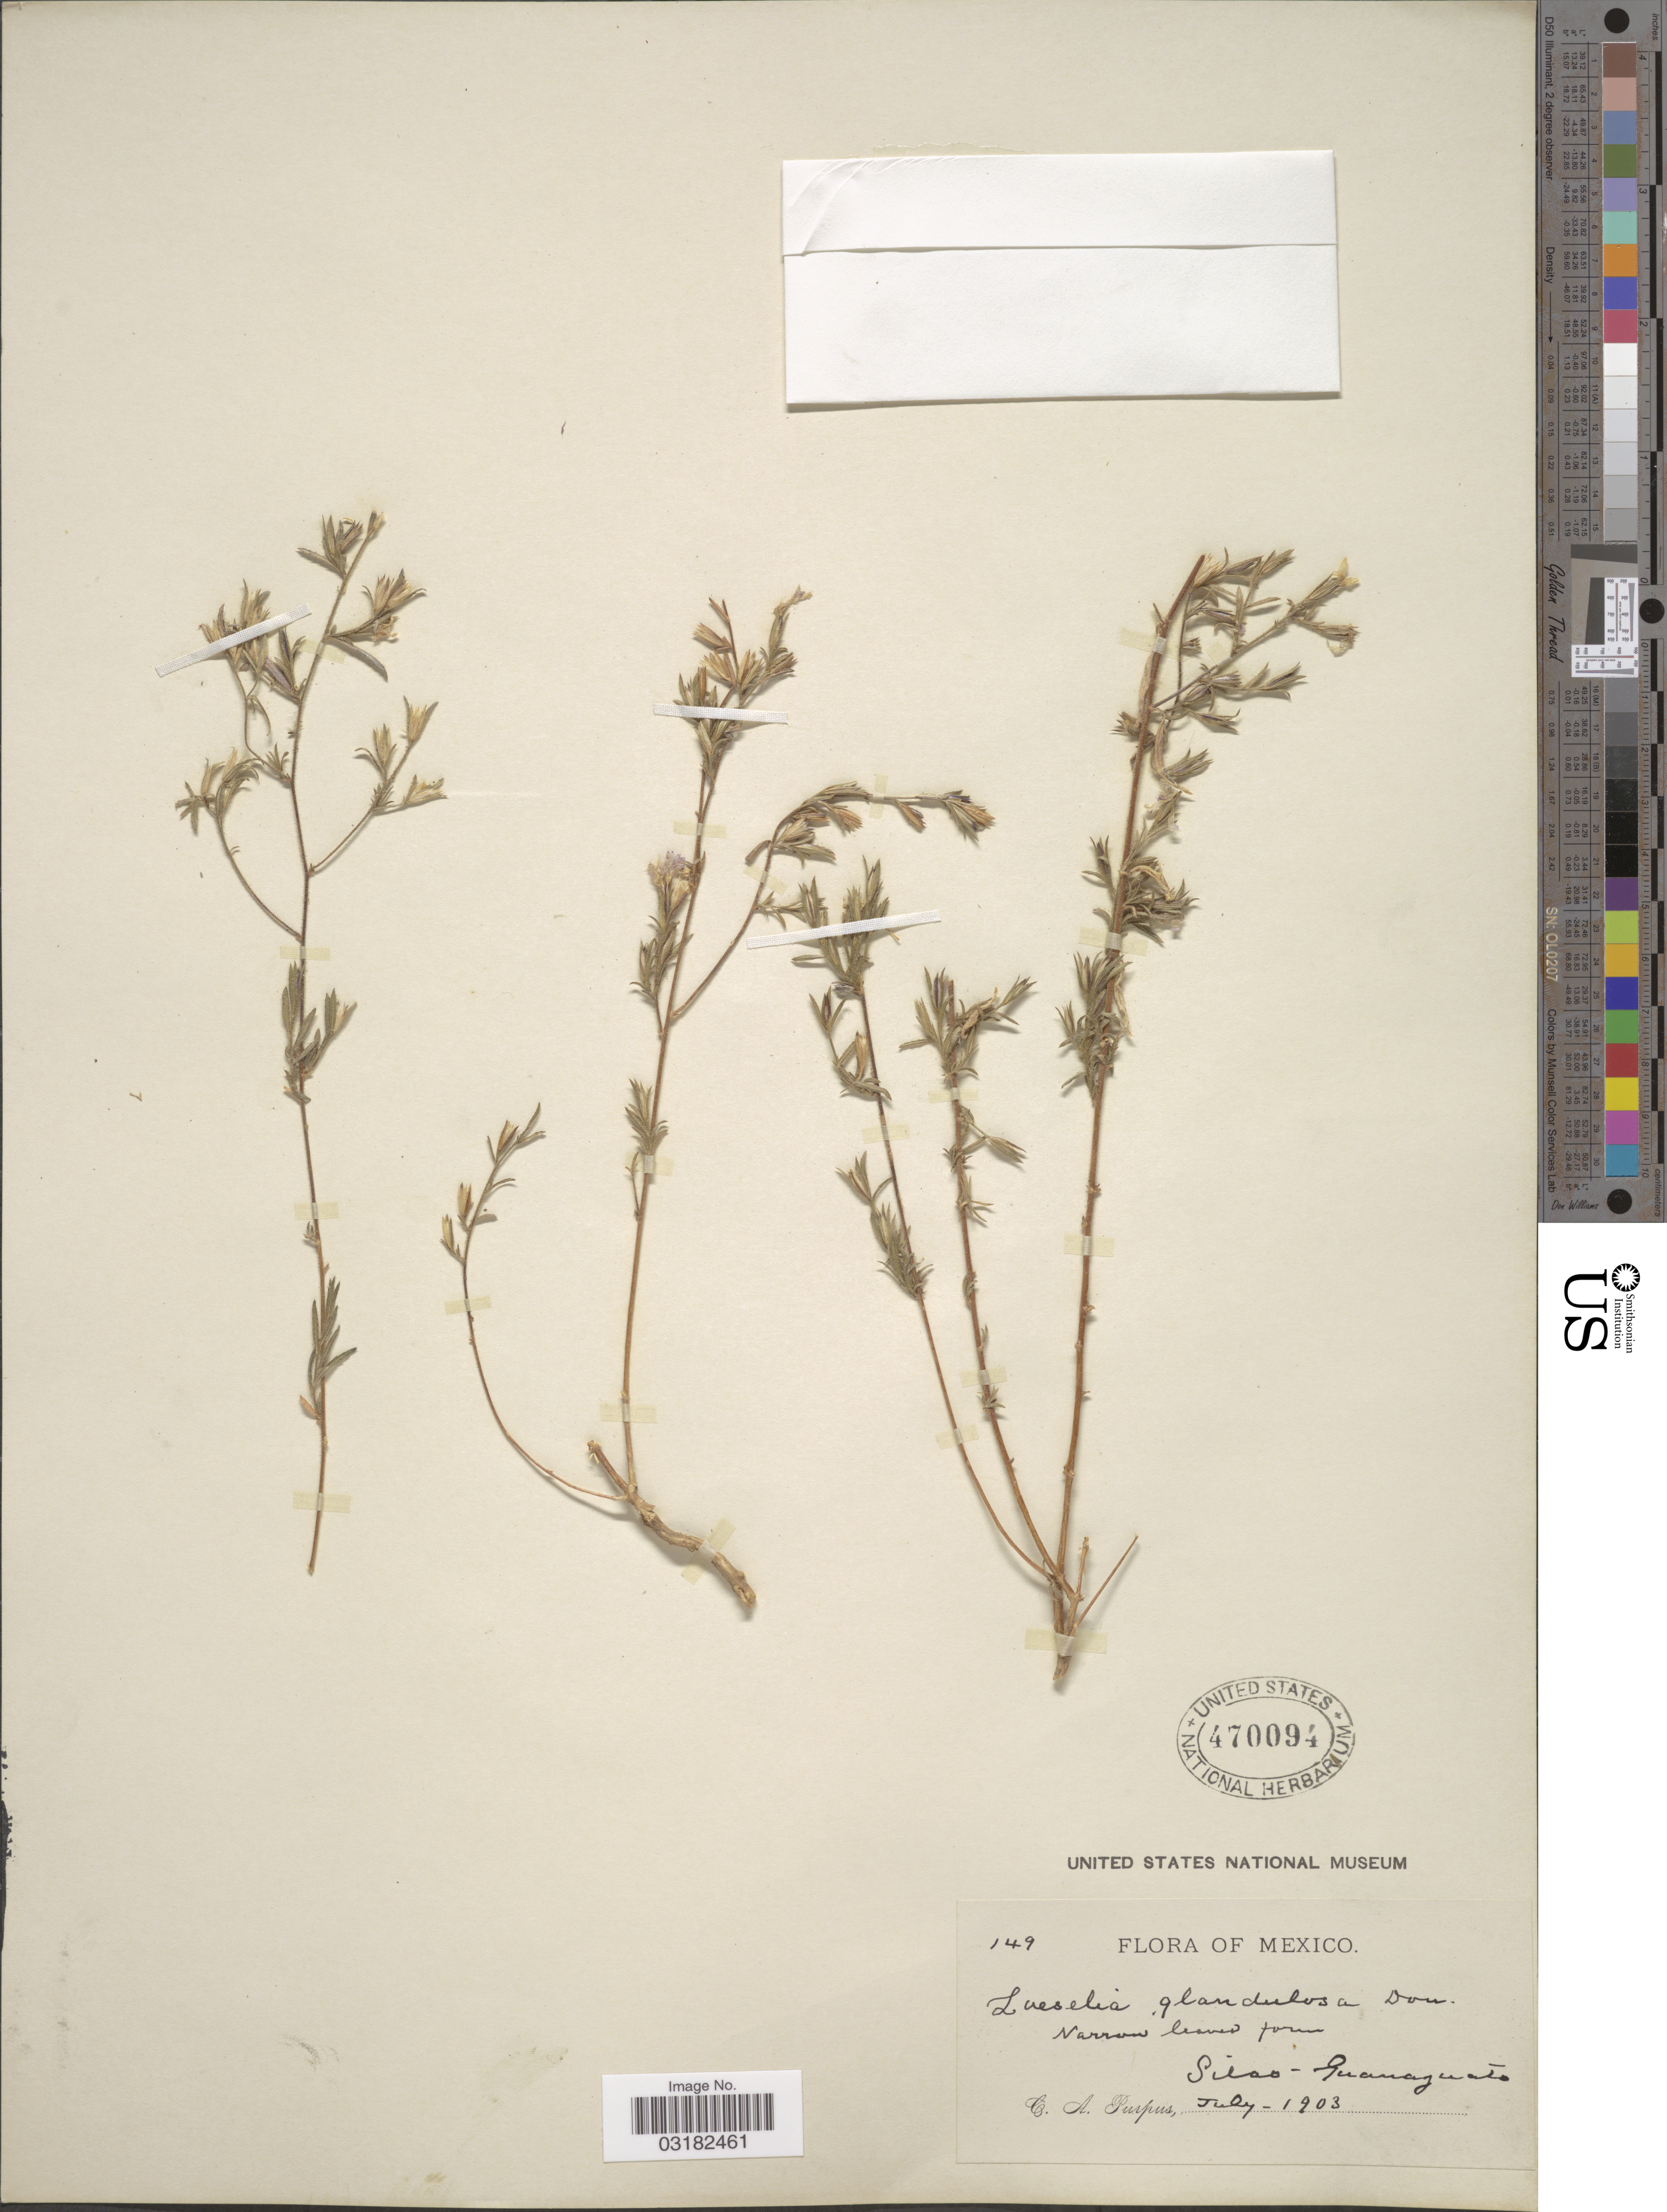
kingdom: Plantae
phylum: Tracheophyta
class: Magnoliopsida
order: Ericales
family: Polemoniaceae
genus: Loeselia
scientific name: Loeselia glandulosa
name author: (Cav.) G. Don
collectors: C. A. Purpus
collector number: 149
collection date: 1903-07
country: Mexico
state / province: Guanajuato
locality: Silao.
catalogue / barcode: US 470094